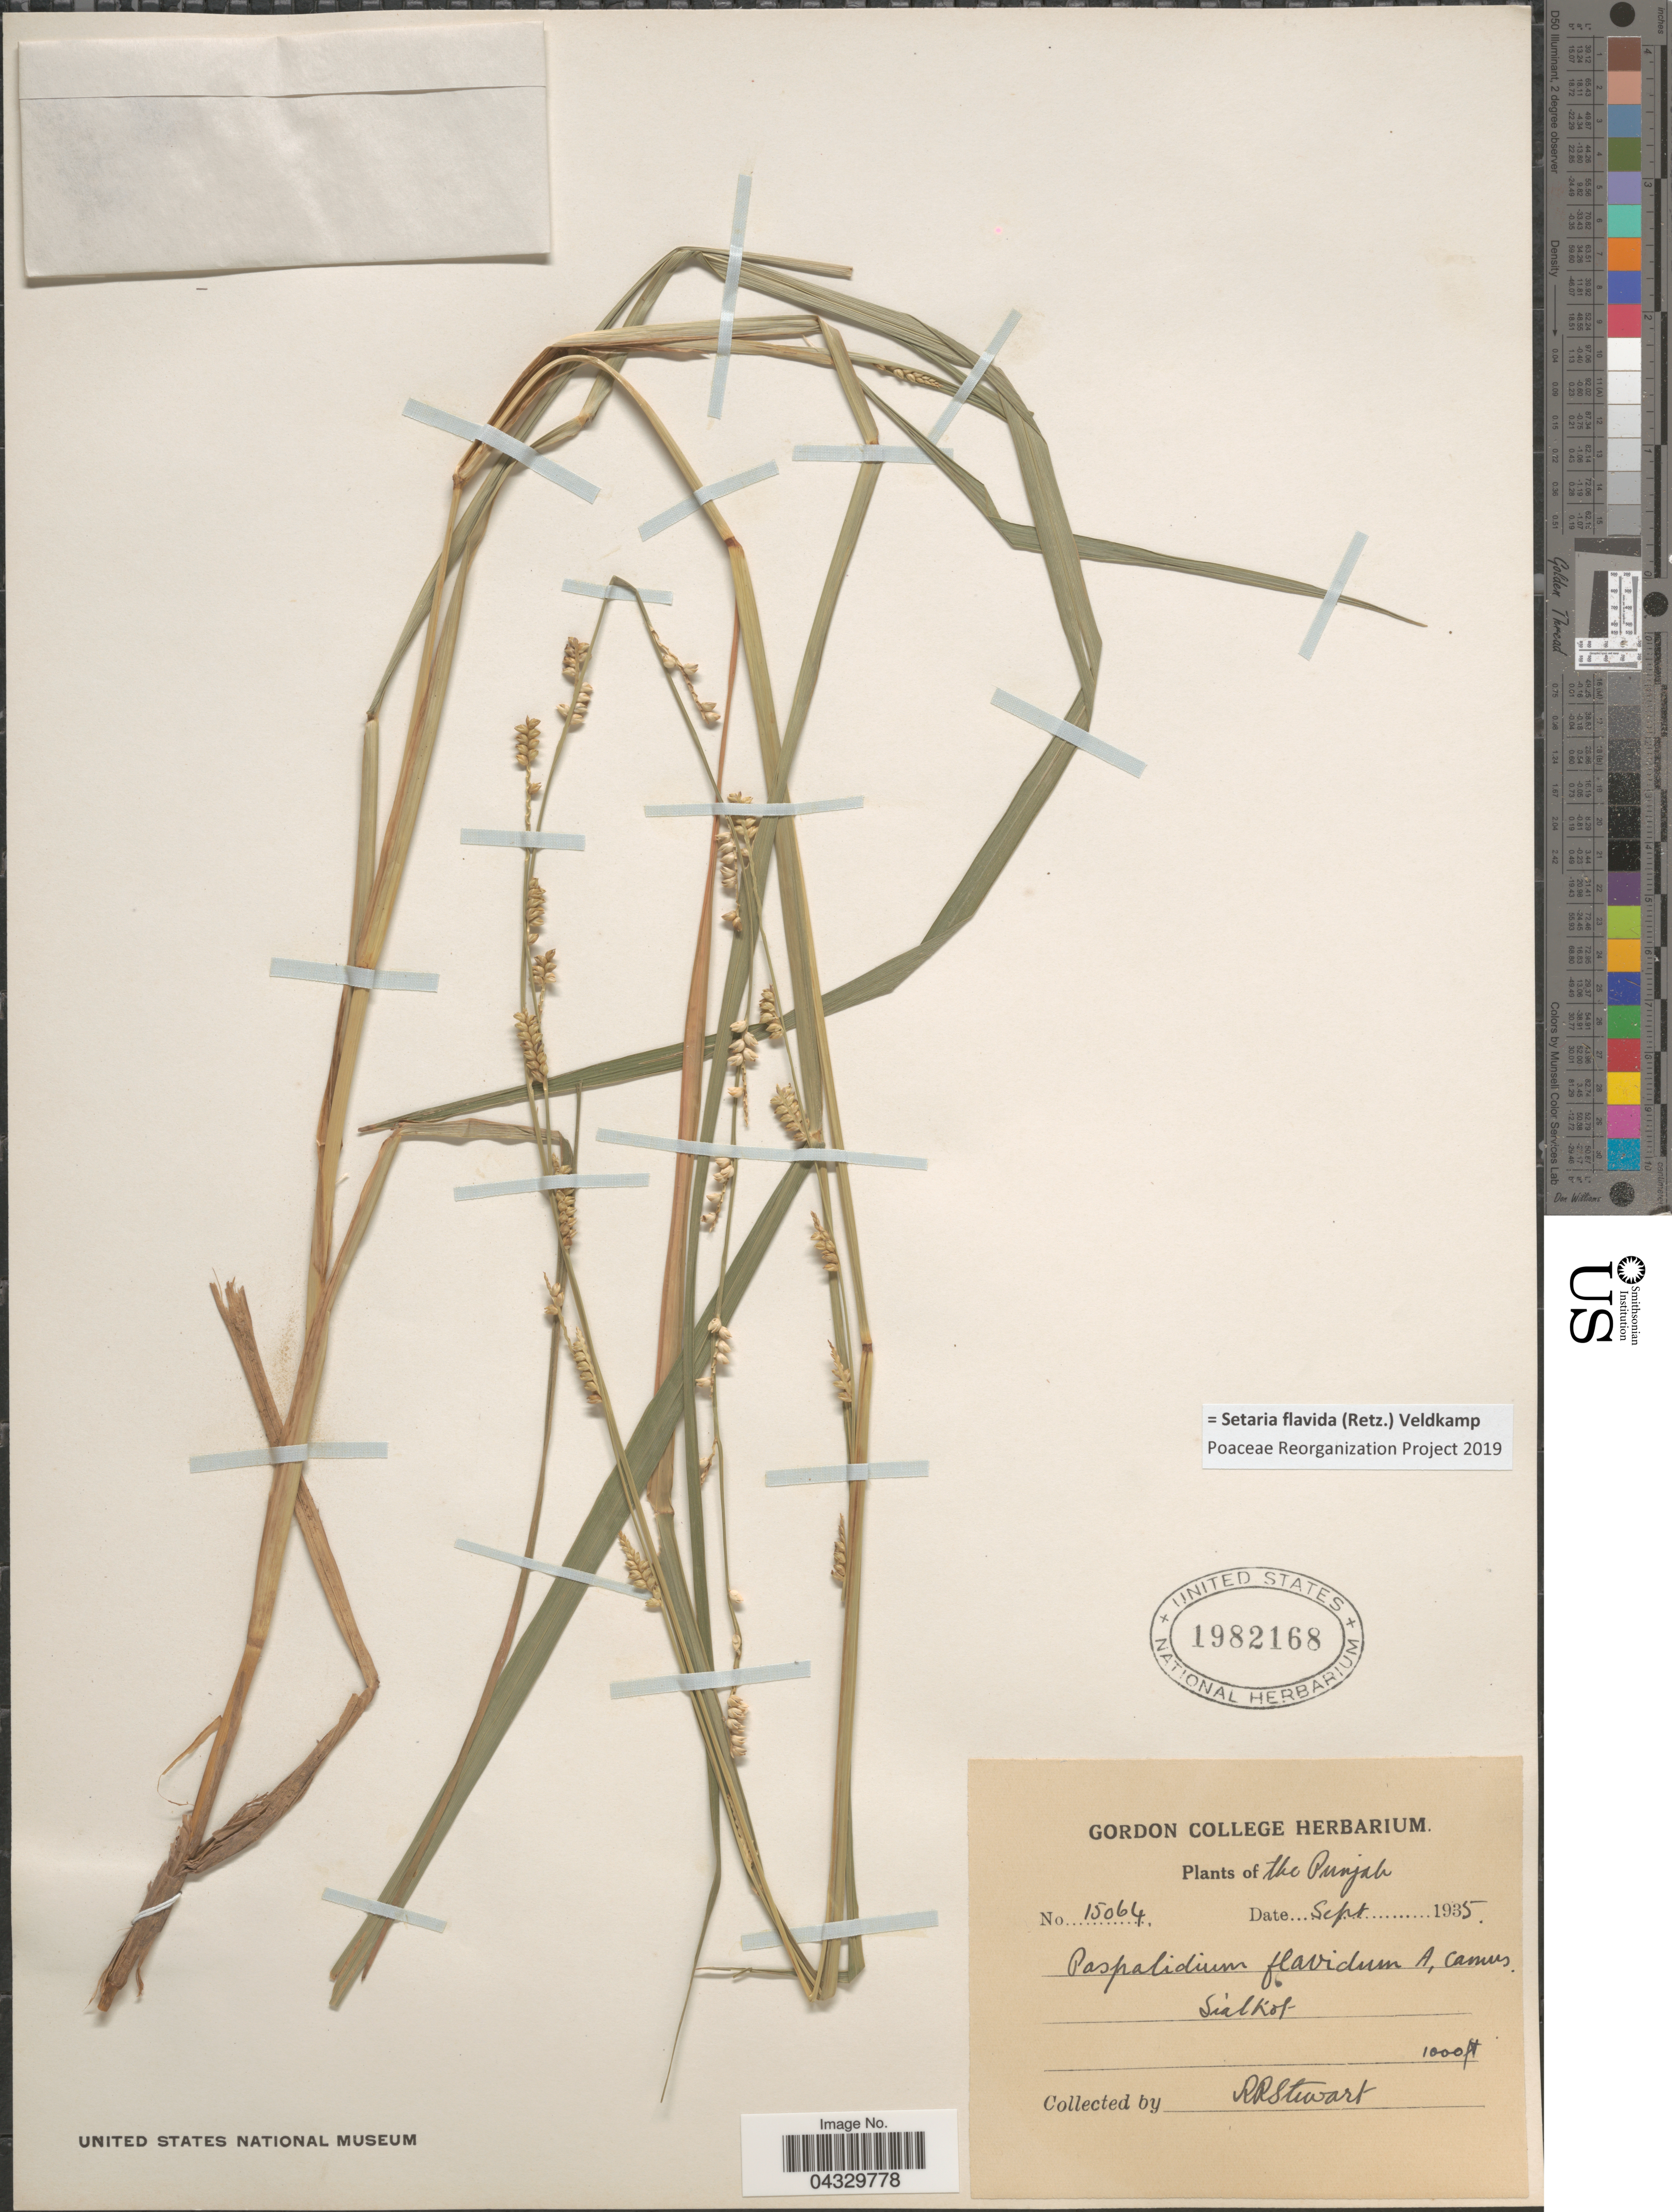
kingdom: Plantae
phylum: Tracheophyta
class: Liliopsida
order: Poales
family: Poaceae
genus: Setaria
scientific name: Setaria flavida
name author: (Retz.) Veldkamp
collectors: R. Stewart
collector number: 15064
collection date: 1935-09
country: Pakistan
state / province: Punjab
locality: Sialkot.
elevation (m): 305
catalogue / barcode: US 1982168